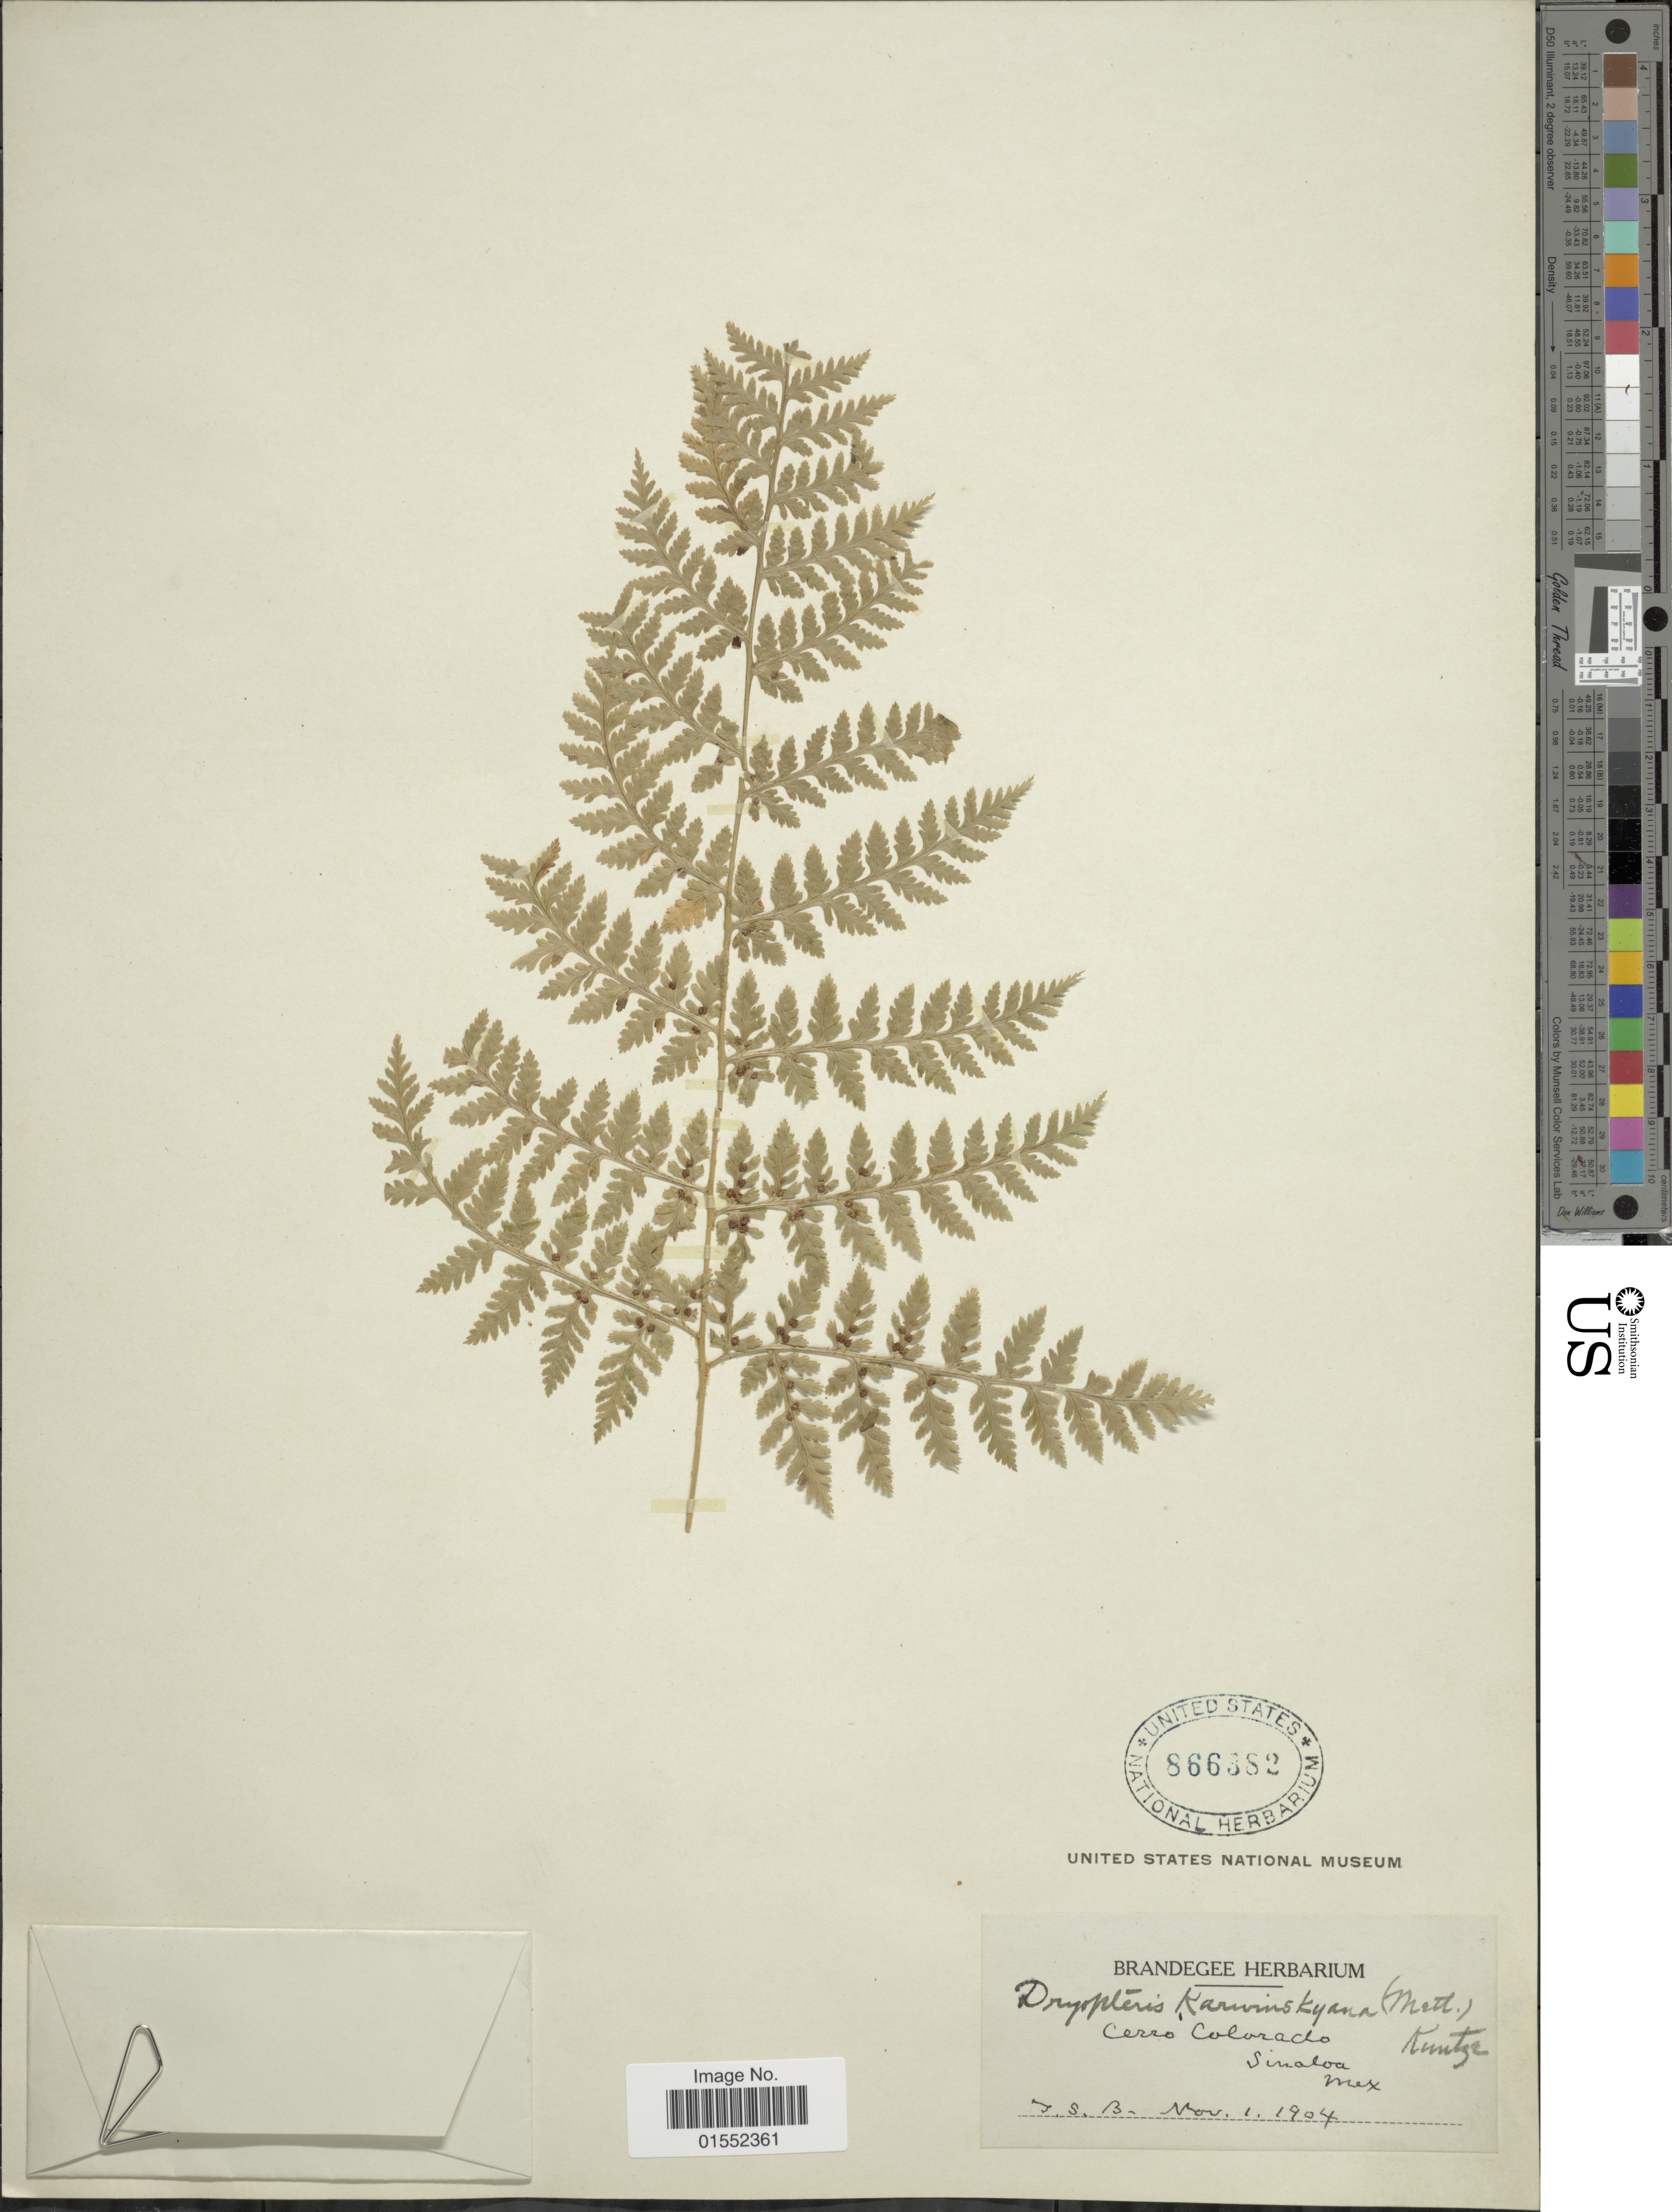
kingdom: Plantae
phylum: Tracheophyta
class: Polypodiopsida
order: Polypodiales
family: Dryopteridaceae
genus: Dryopteris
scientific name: Dryopteris karwinskyana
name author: (Mett.) Kuntze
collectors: T. S. Brandegee (herbarium)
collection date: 1904-11-01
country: Mexico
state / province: Sinaloa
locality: Cerro Colorado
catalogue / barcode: US 866382